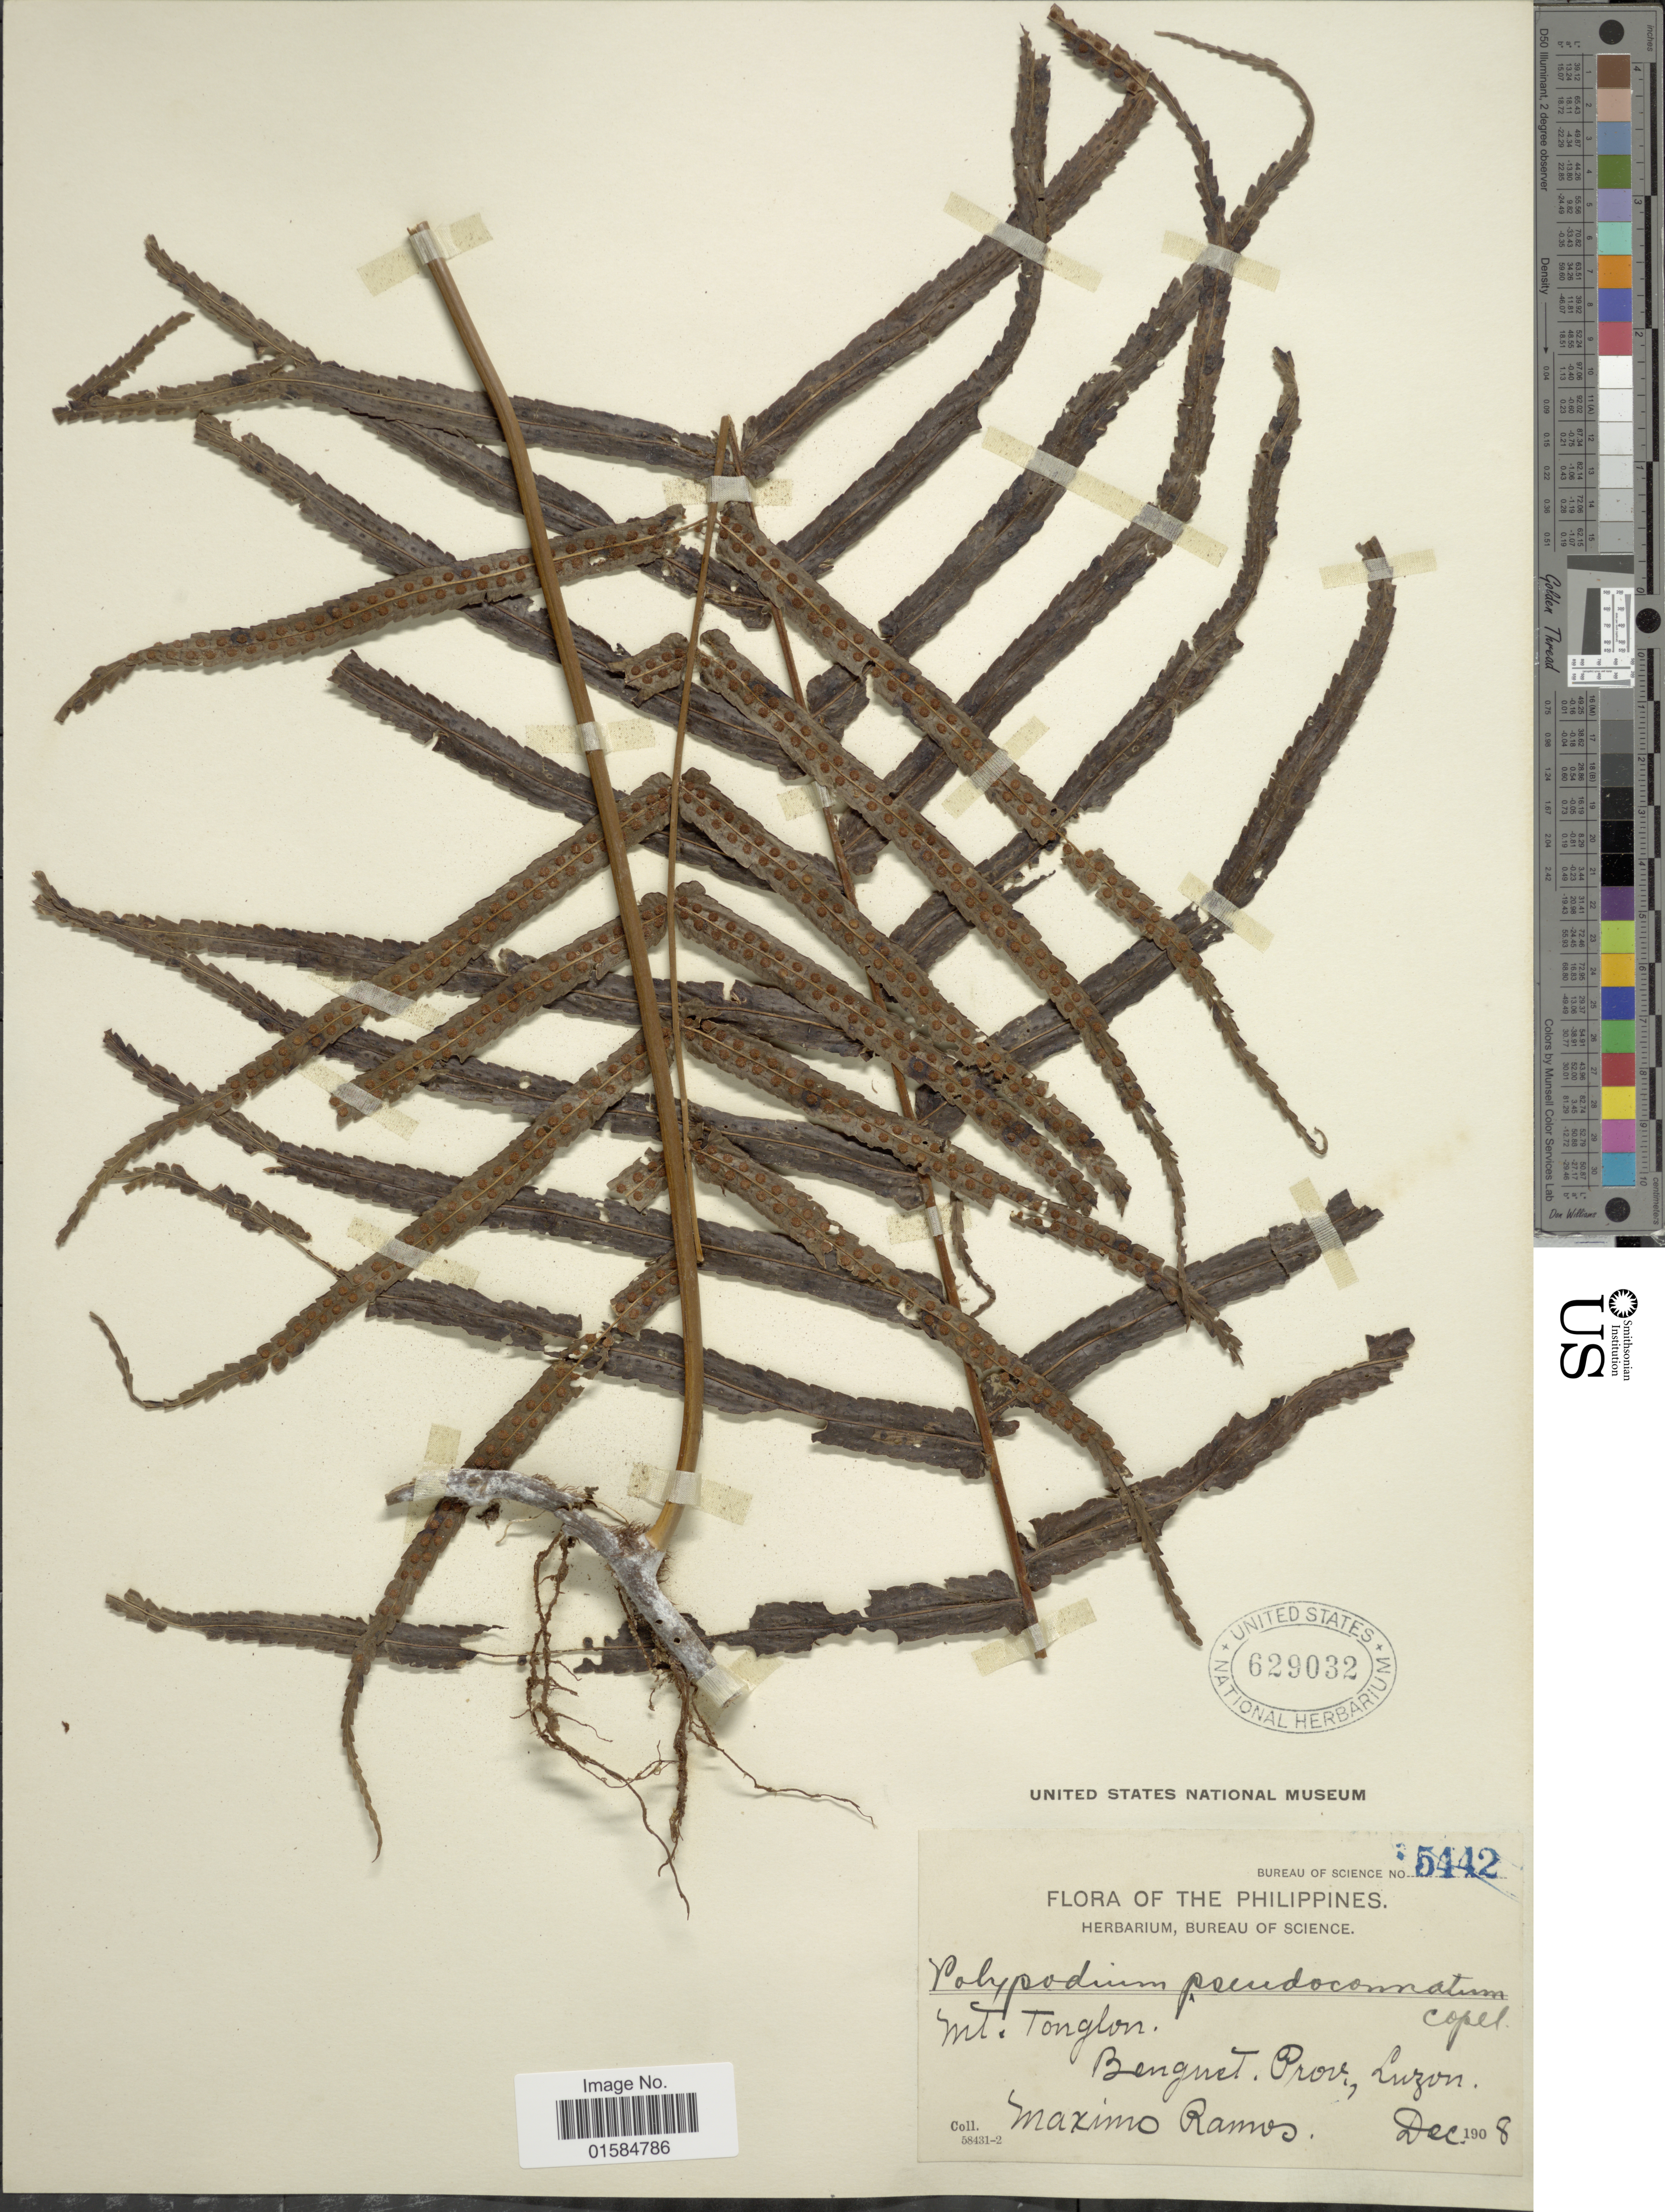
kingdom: Plantae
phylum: Tracheophyta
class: Polypodiopsida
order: Polypodiales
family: Polypodiaceae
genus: Goniophlebium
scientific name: Goniophlebium mengtzeense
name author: (Christ) Rödl-Linder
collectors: M. Ramos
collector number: Bureauof Science 5442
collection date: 1908-12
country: Philippines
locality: Mt. Tonglon, Benguet Prov., Luzon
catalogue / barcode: US 629032